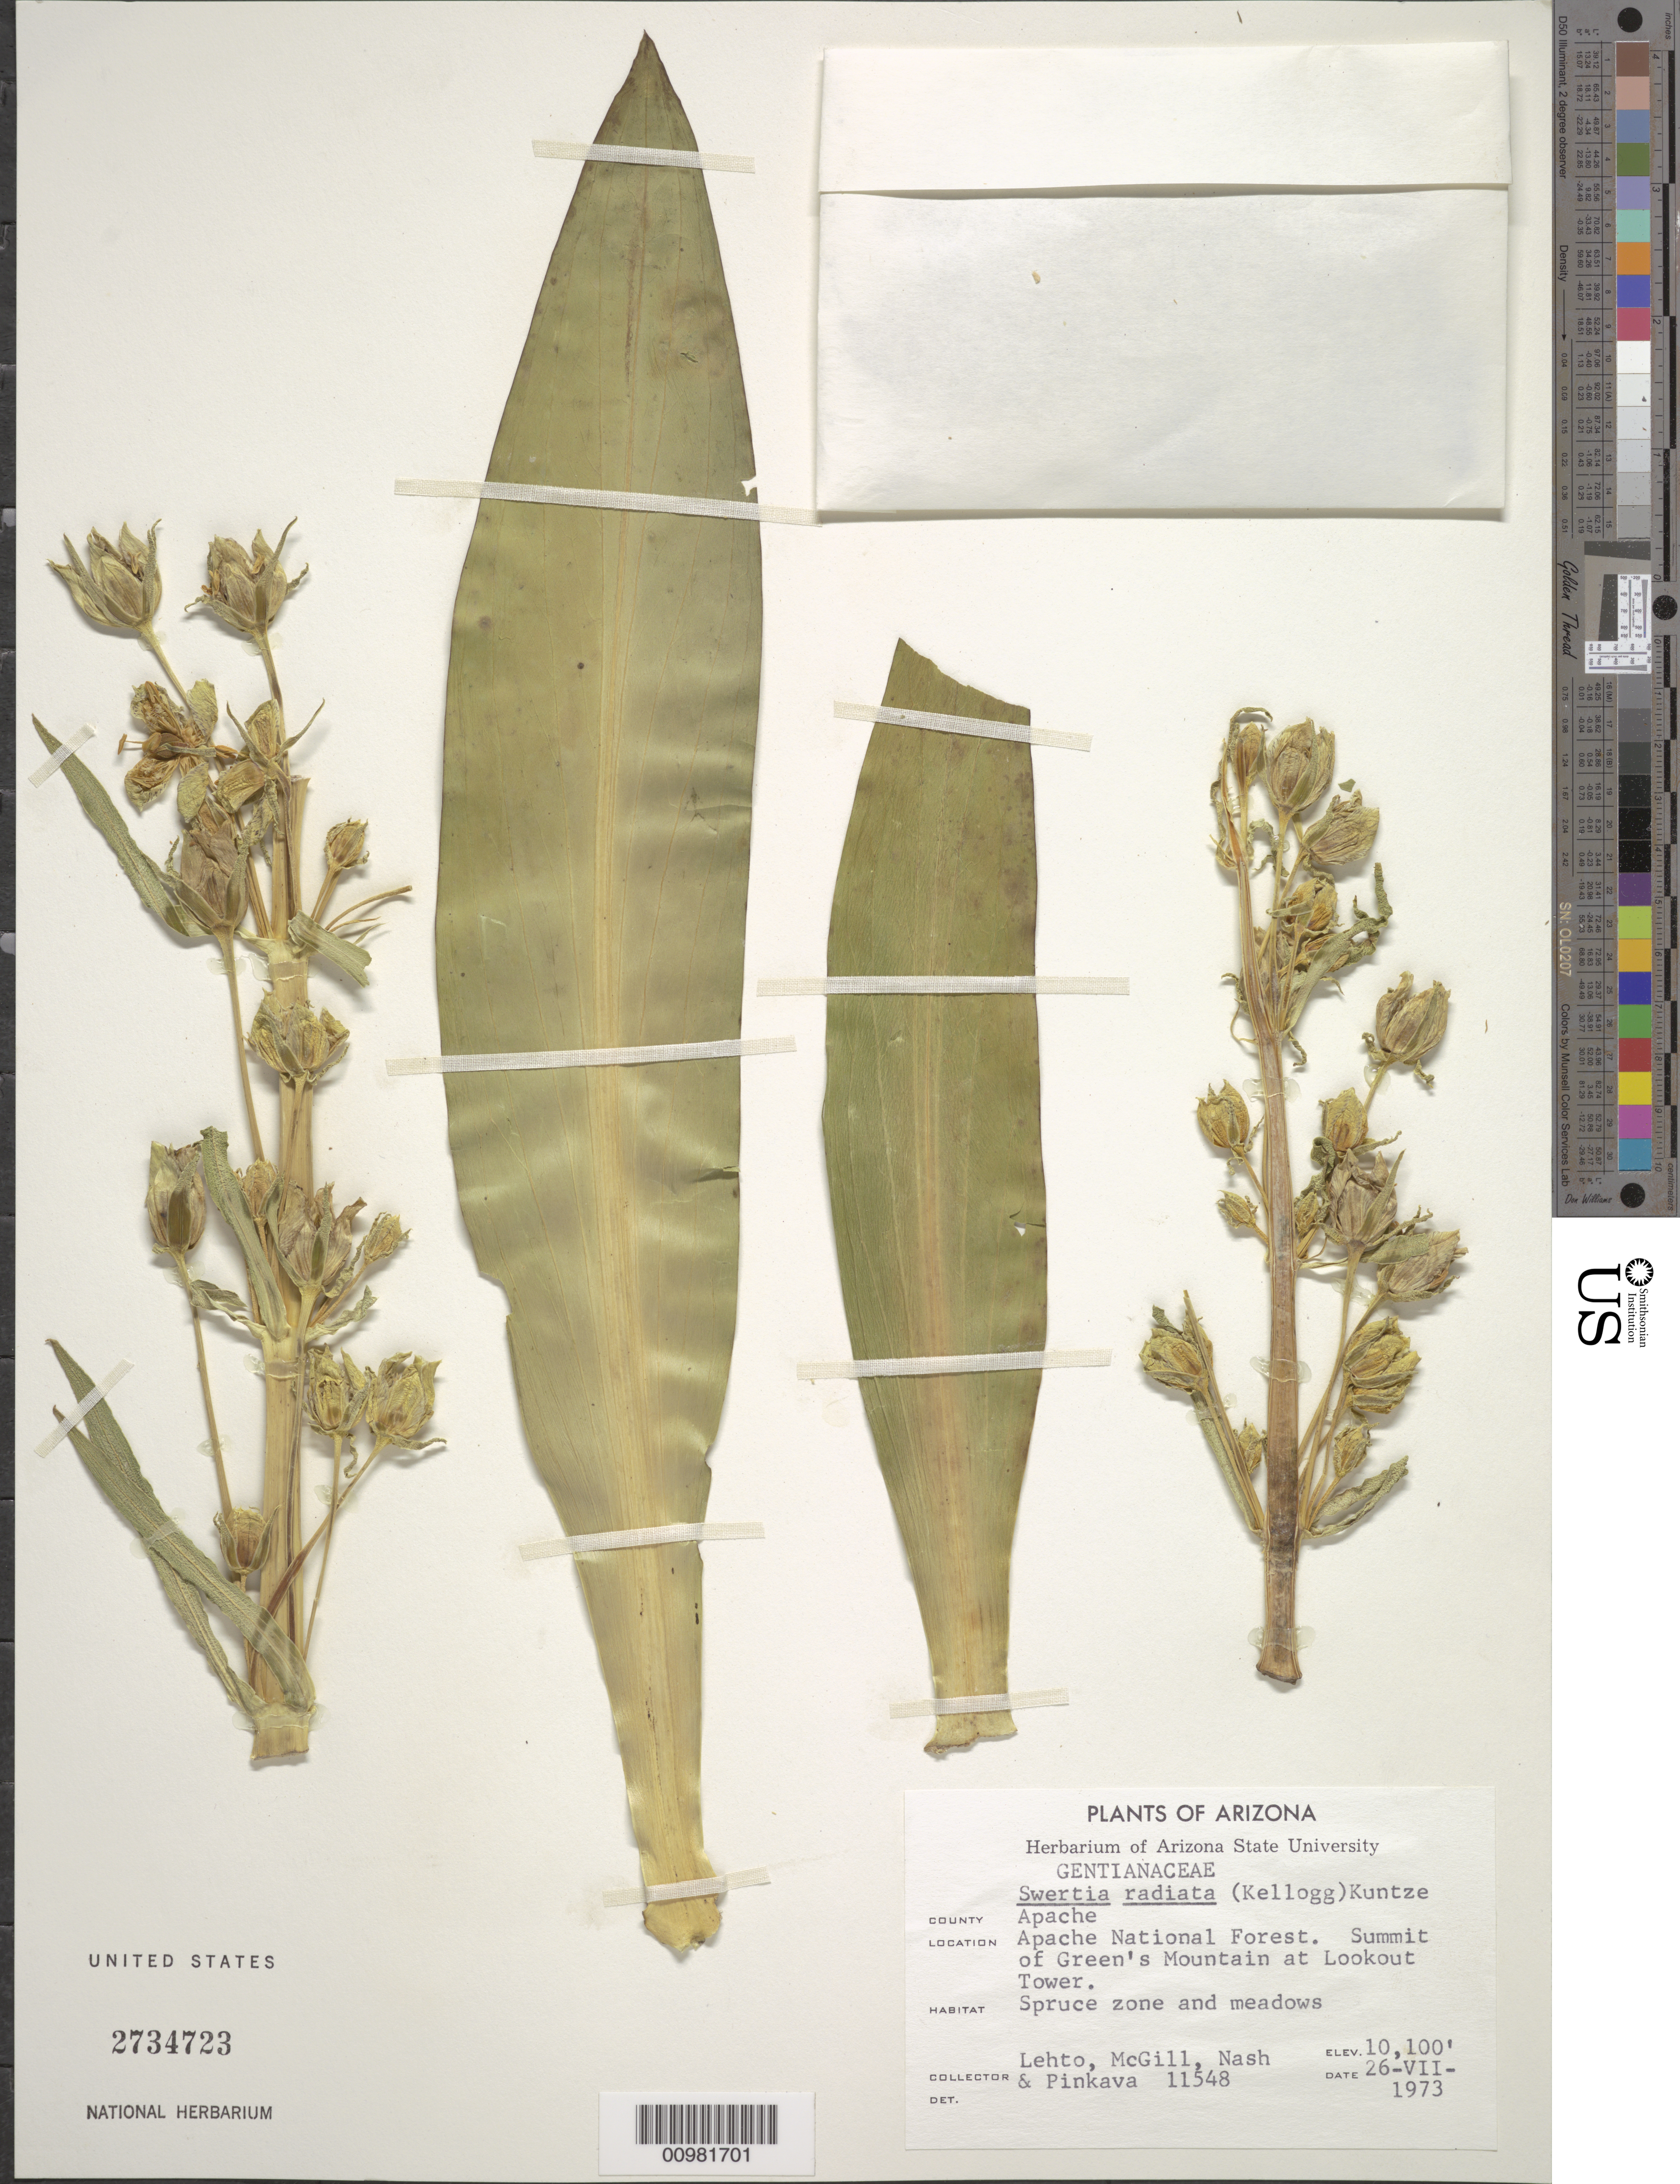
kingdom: Plantae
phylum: Tracheophyta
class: Magnoliopsida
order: Gentianales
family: Gentianaceae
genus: Swertia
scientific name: Swertia radiata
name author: (Kellogg) Kuntze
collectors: E. Lehto, L. McGill, G. V. Nash & D. Pinkava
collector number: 11548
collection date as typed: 26 Jul 1973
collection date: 1973-07-26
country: United States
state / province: Arizona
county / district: Apache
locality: Apache National Forest. Summit of Green's Mountain at Lookout tower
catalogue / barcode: US 2734723